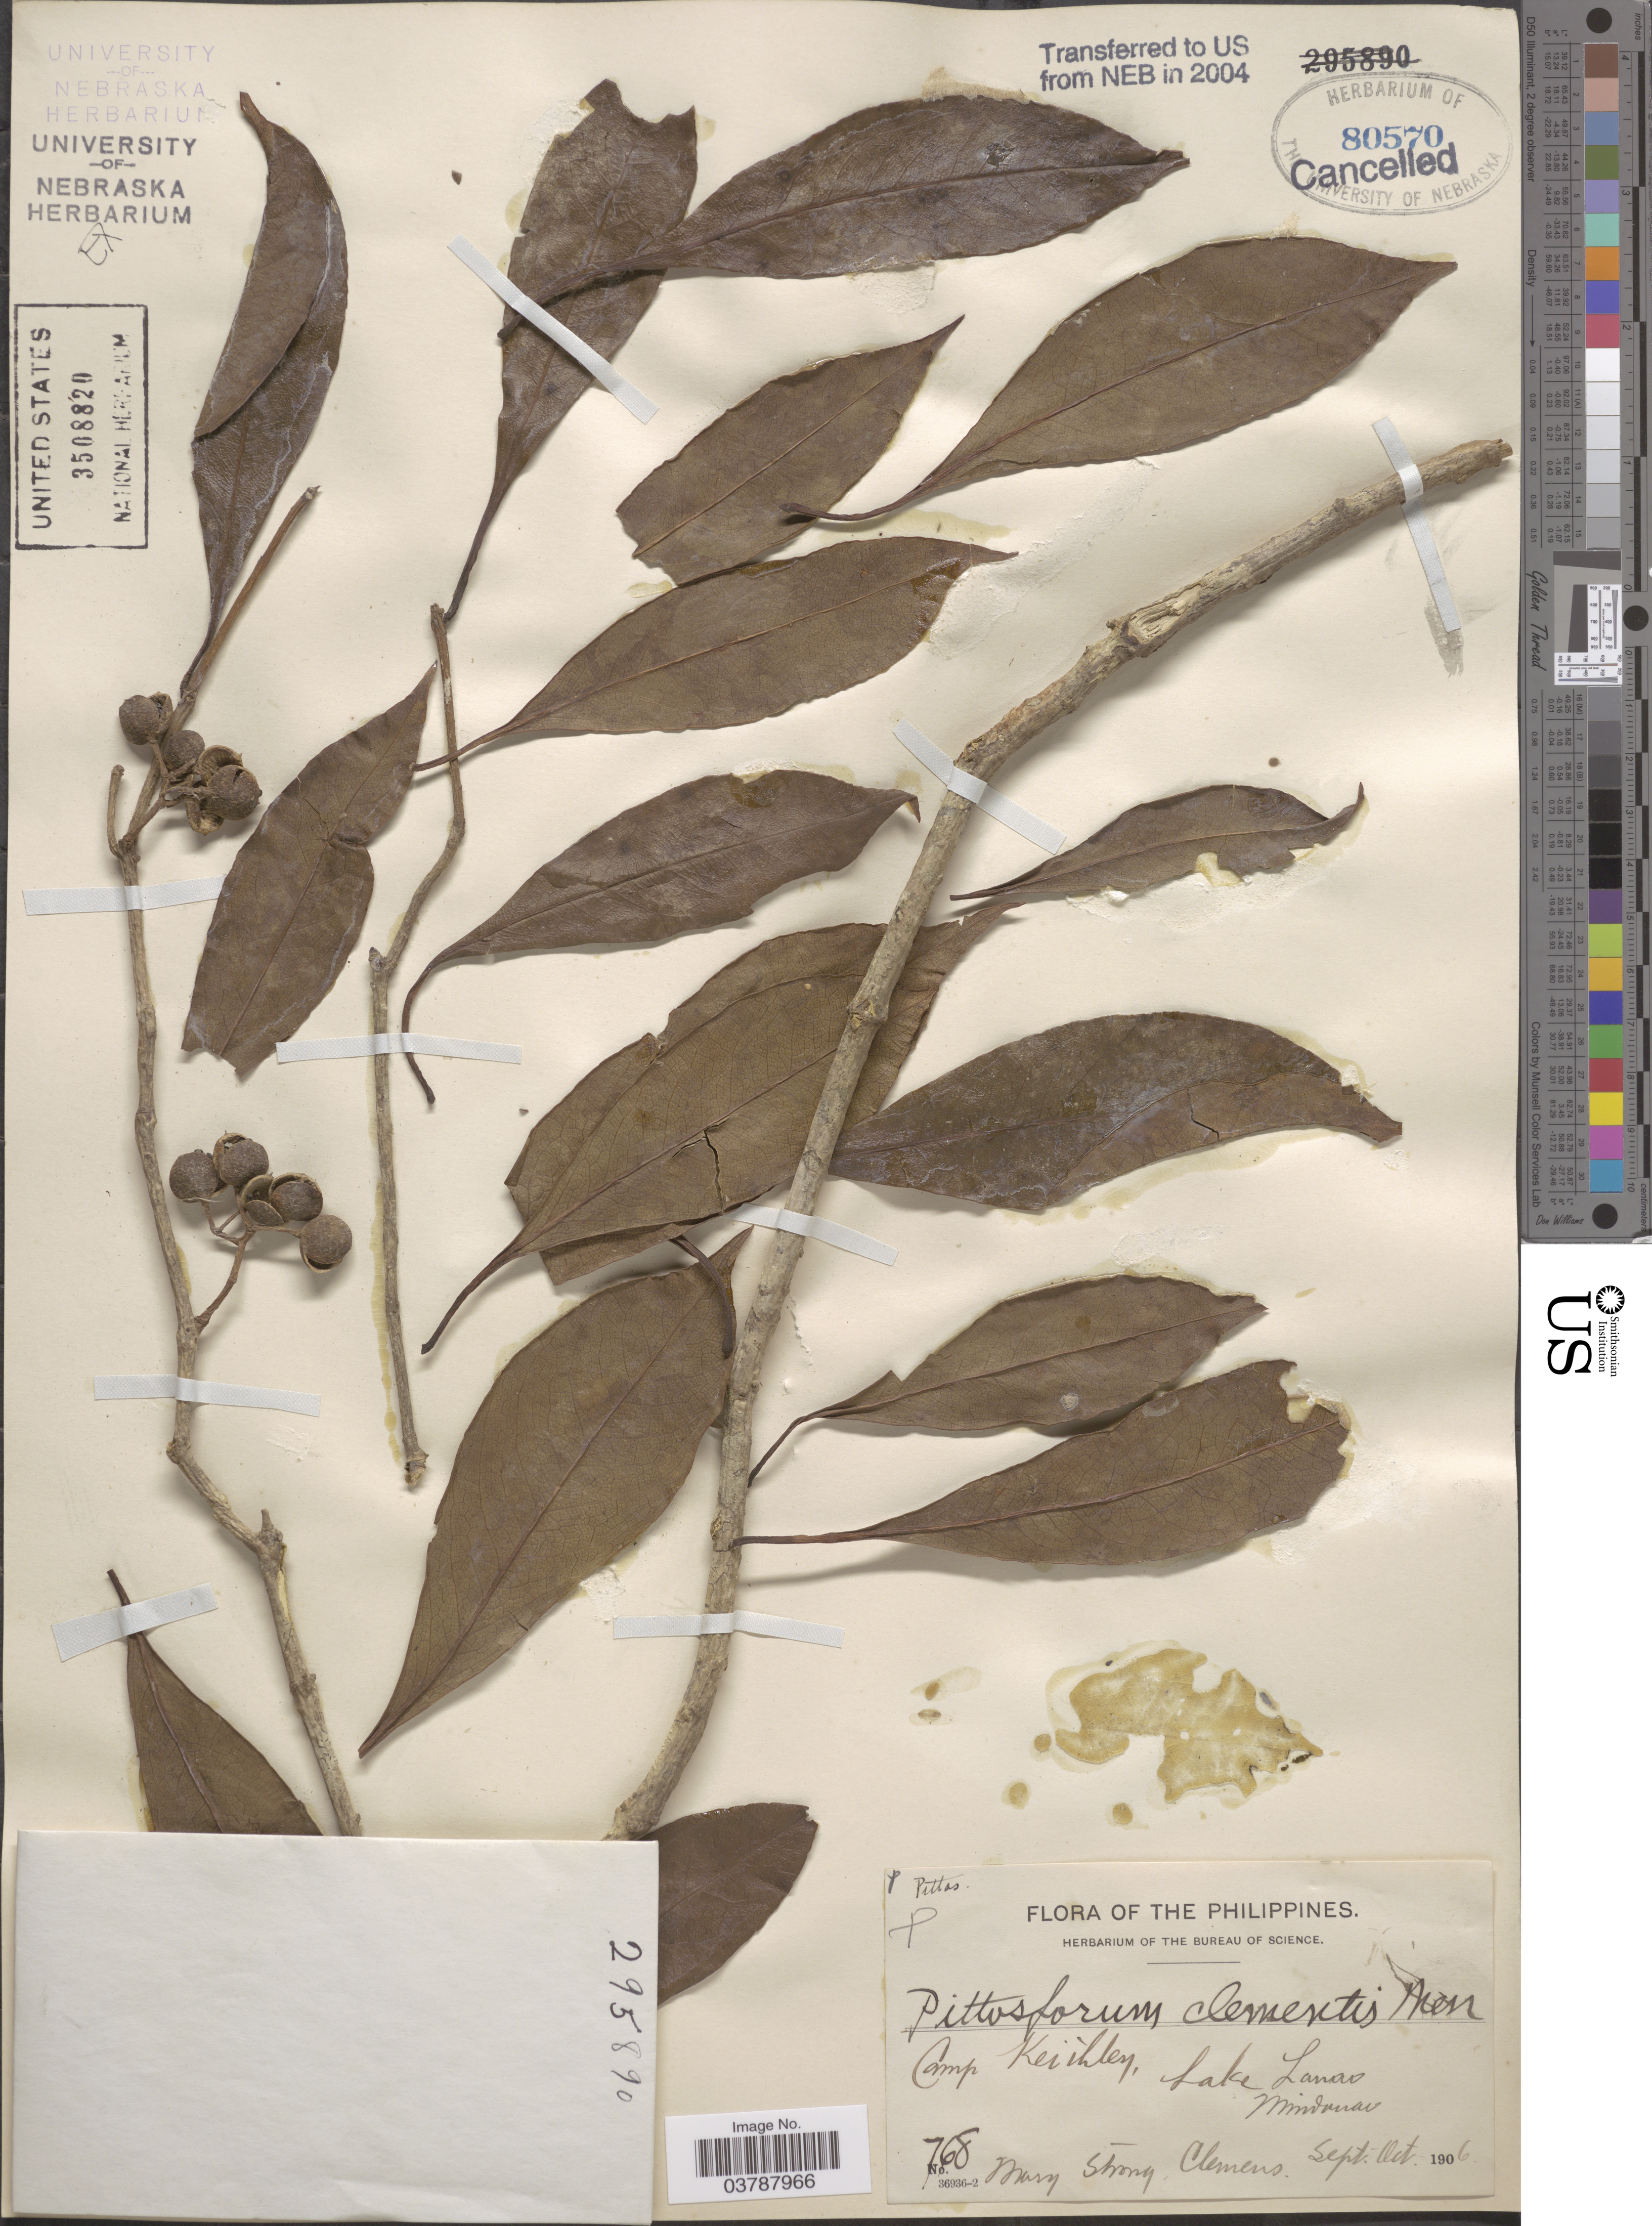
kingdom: Plantae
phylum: Tracheophyta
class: Magnoliopsida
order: Apiales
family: Pittosporaceae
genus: Pittosporum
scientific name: Pittosporum ramiflorum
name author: (Zoll. & Mor.) Zoll.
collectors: M. S. Clemens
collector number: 768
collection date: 1906-09/1906-10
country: Philippines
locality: Camp Keithley, Lake Lanao, Mindanao.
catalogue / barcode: US 3508820